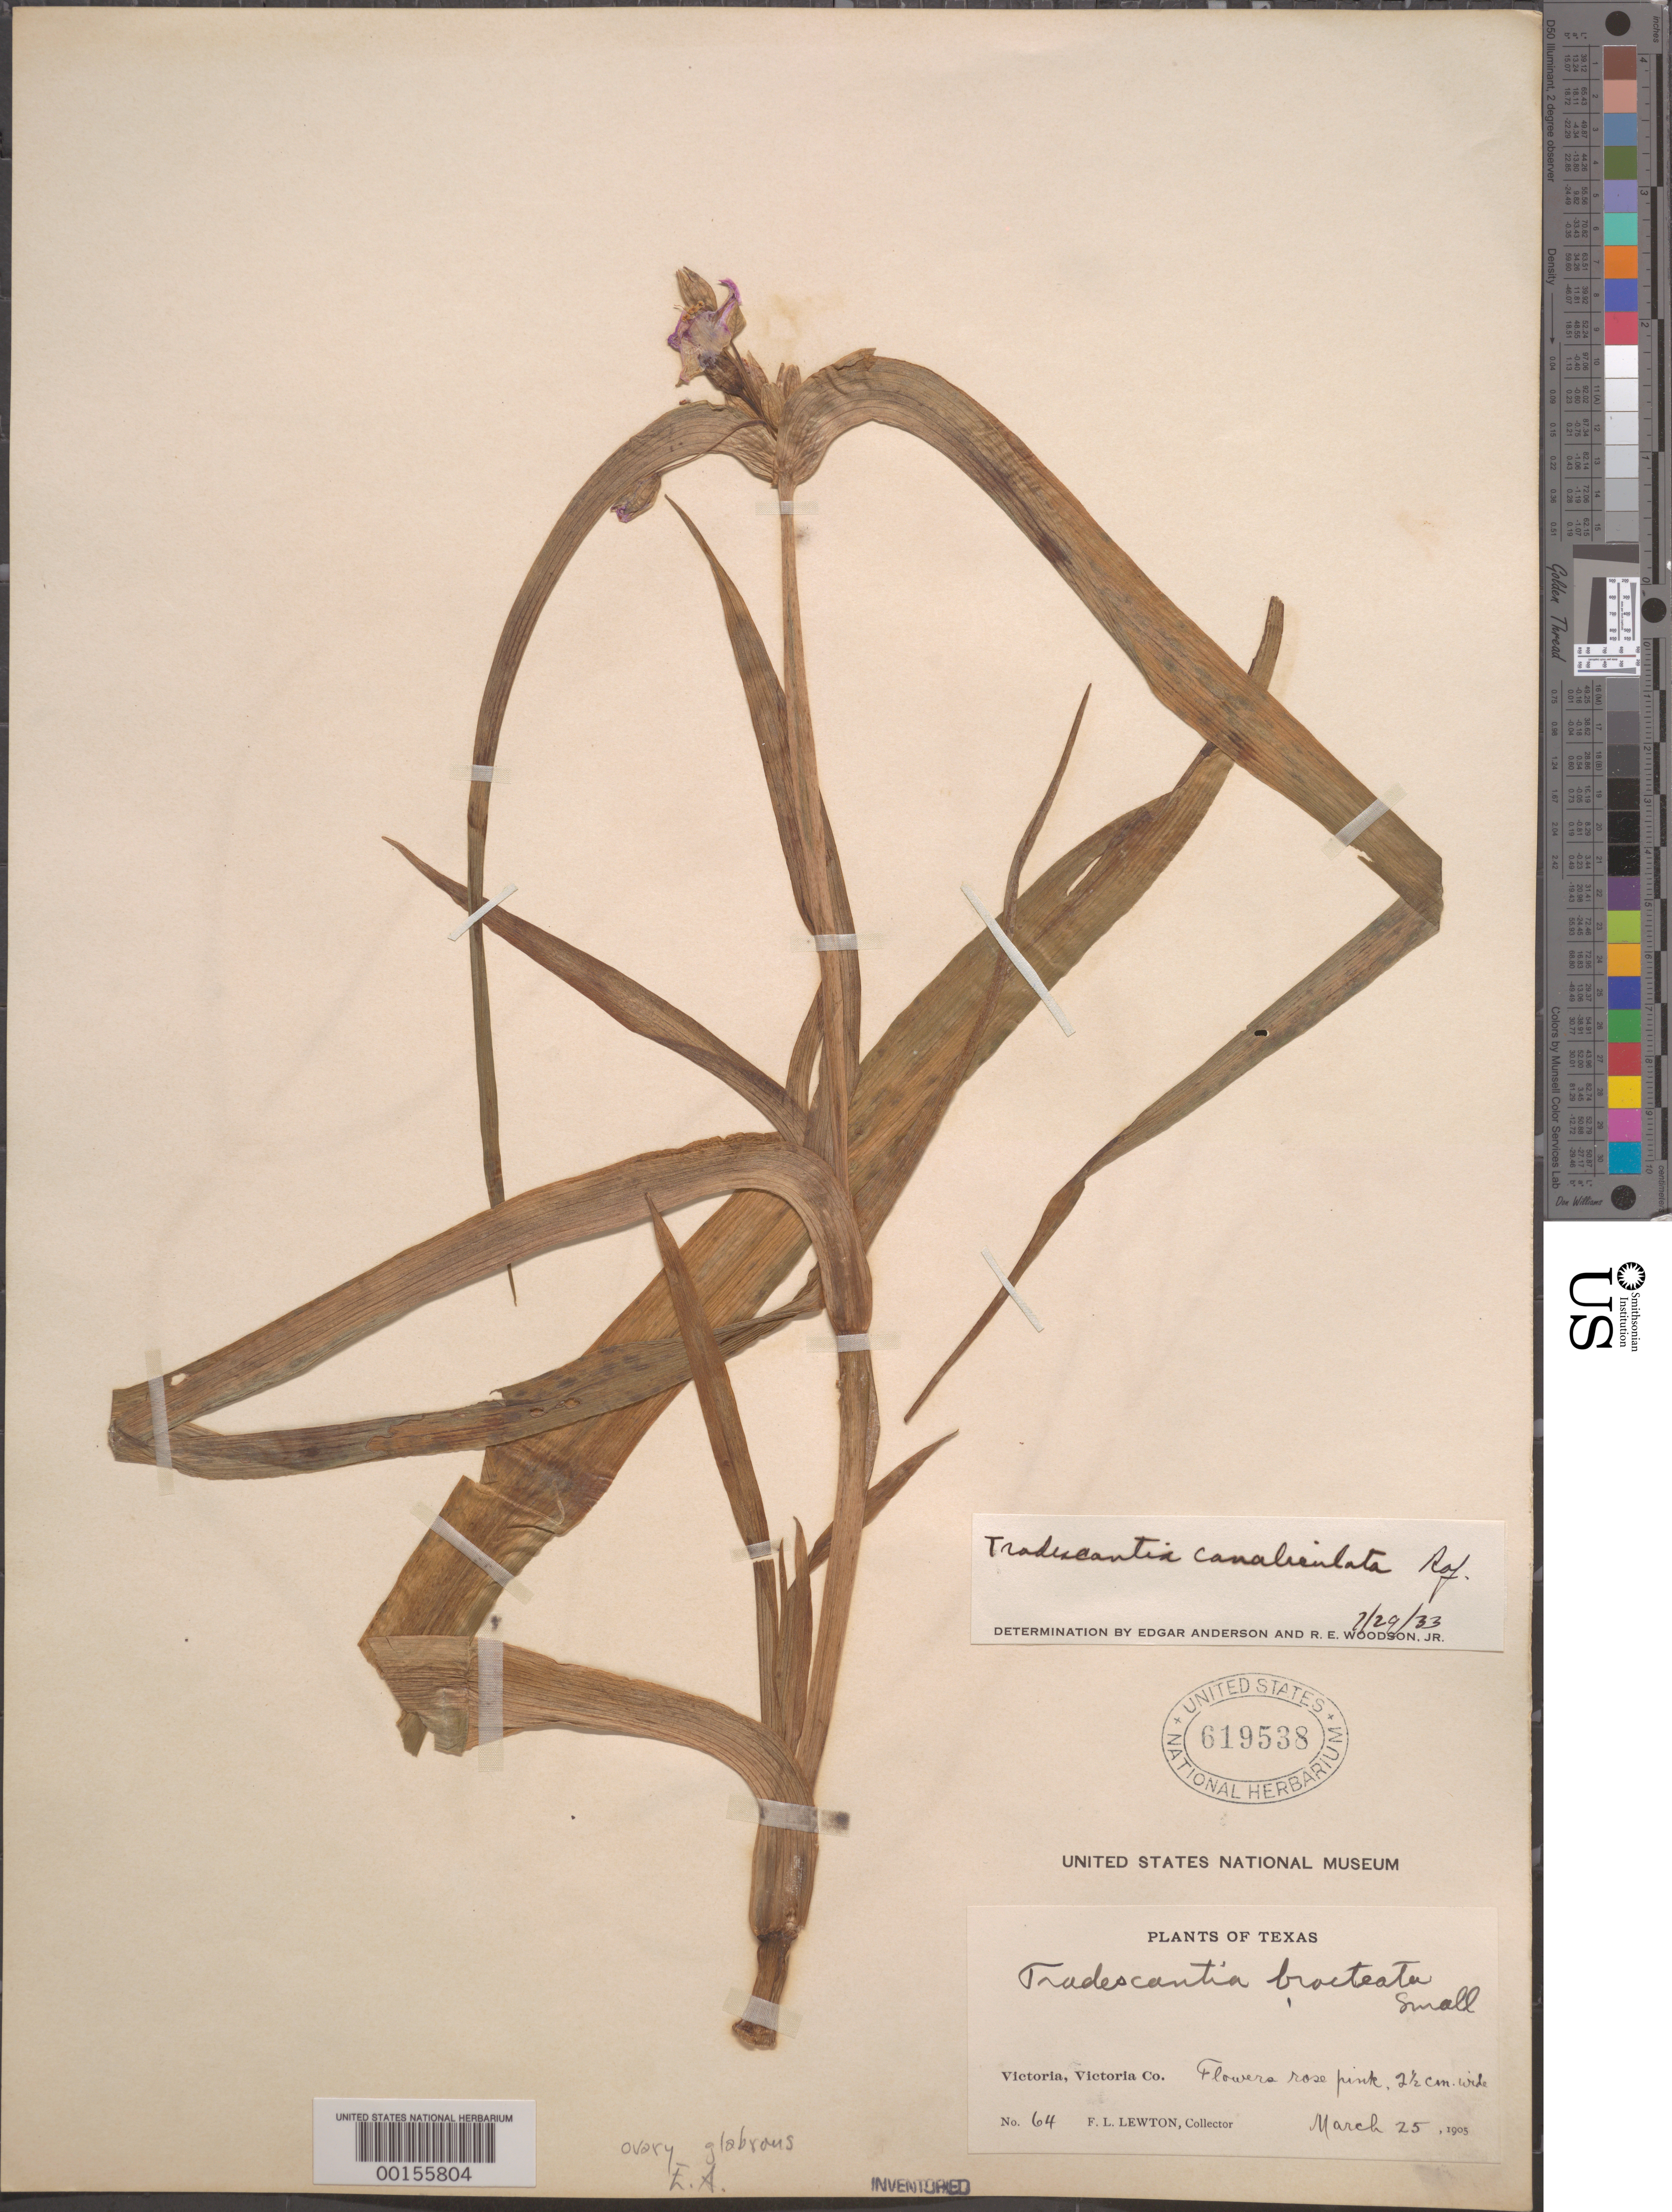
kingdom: Plantae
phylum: Tracheophyta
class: Liliopsida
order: Commelinales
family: Commelinaceae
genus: Tradescantia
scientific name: Tradescantia ohiensis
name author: Raf.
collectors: F. L. Lewton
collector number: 64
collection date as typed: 25 Mar 1905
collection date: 1905-03-25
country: United States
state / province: Texas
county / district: Victoria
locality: Victoria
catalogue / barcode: US 619538